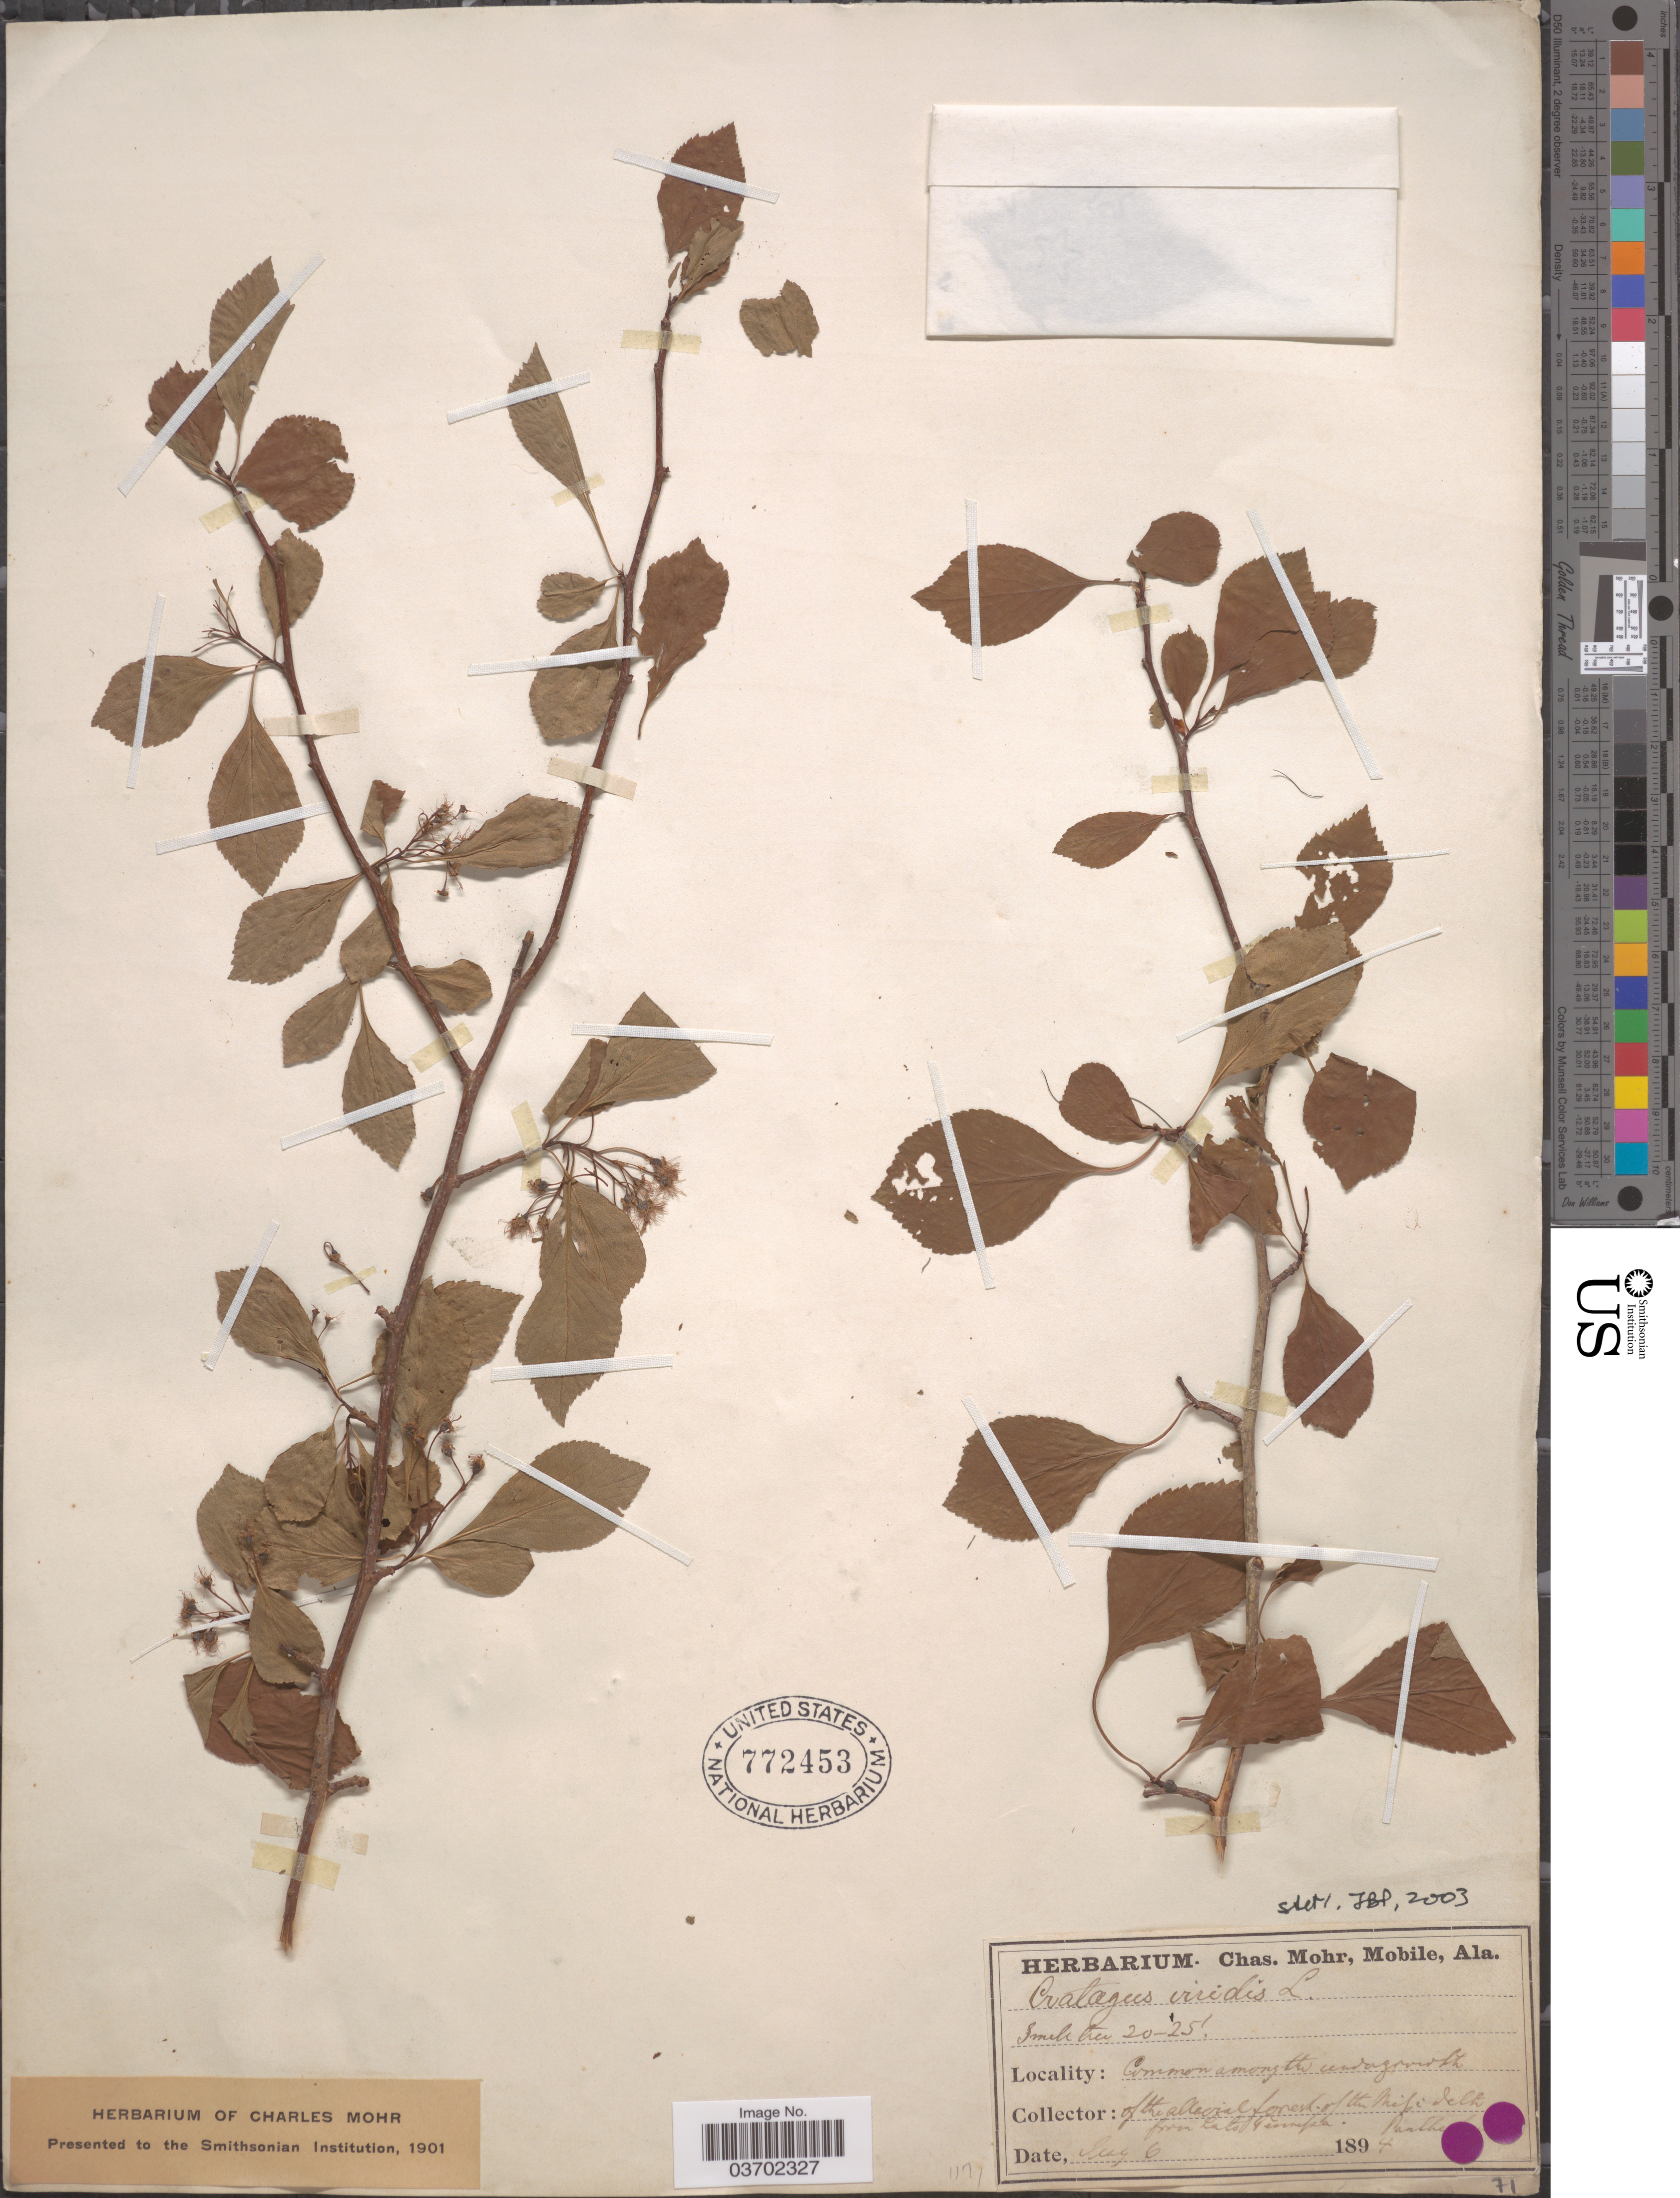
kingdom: Plantae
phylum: Tracheophyta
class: Magnoliopsida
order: Rosales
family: Rosaceae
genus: Crataegus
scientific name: Crataegus viridis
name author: L.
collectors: ex herb. Charles Mohr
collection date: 1894-07-06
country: United States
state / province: Alabama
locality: Of the alluvial forest of the Missi delta from La to Tennessee. Panther [illegible text]